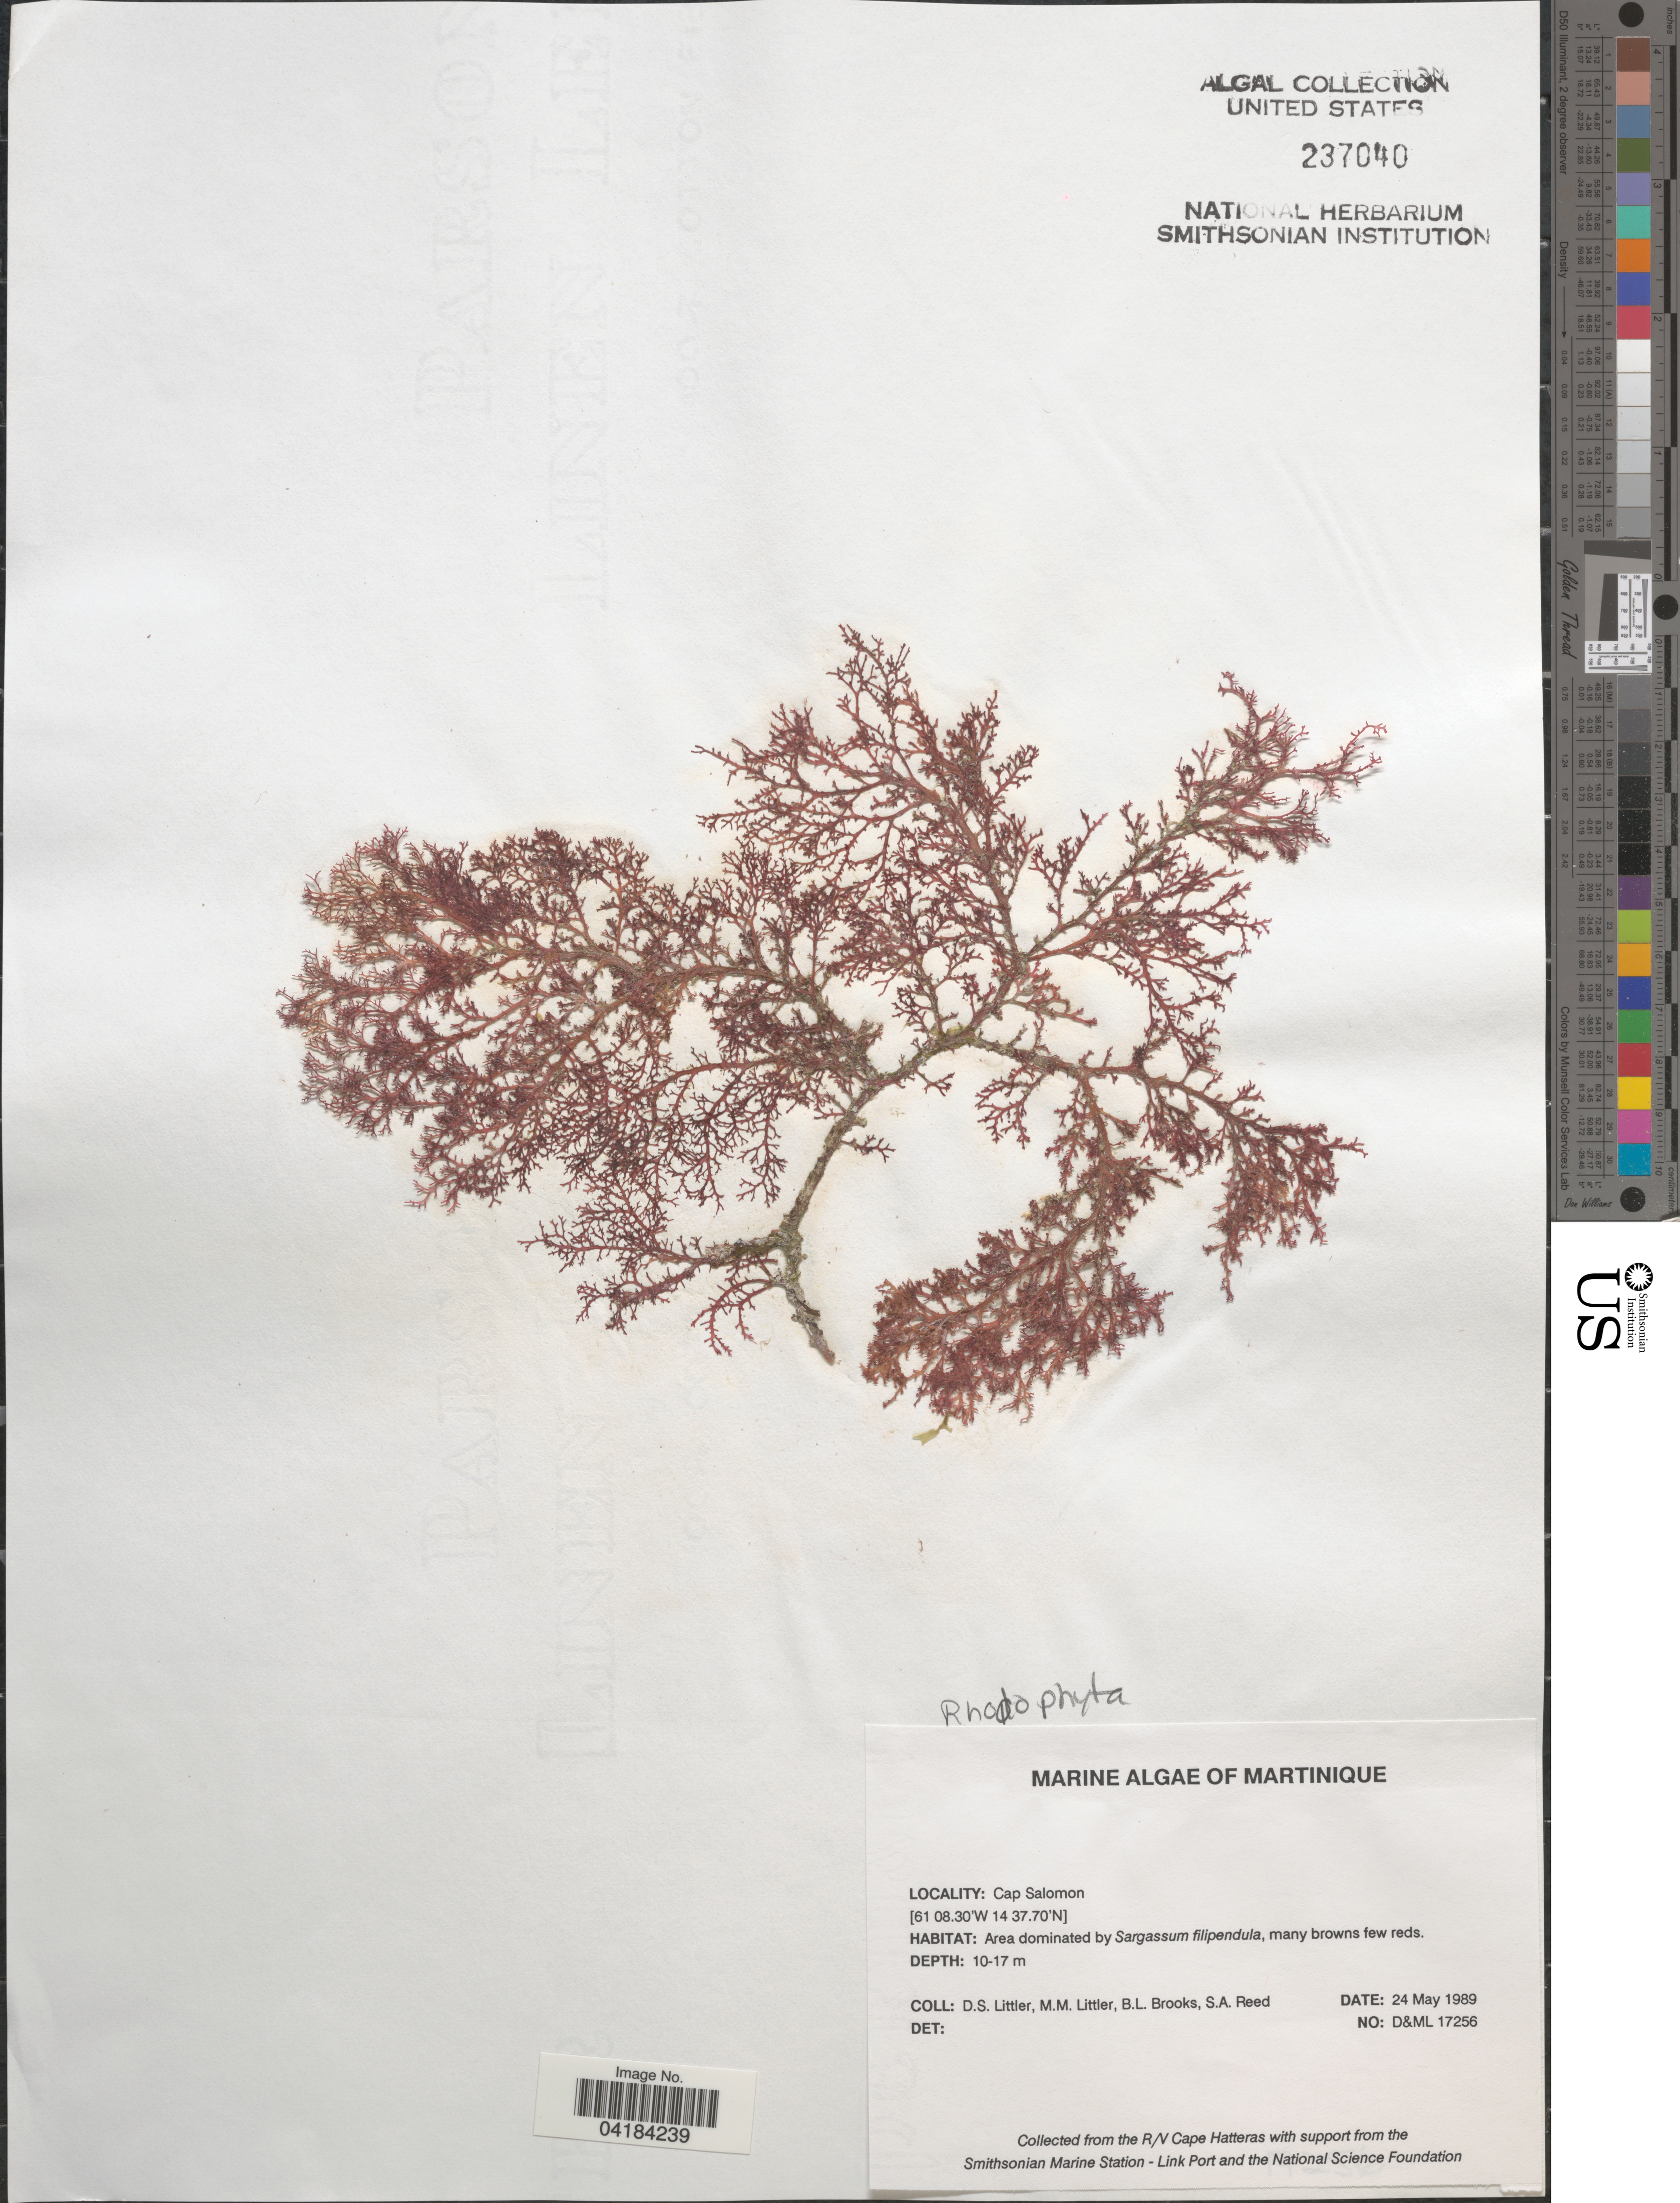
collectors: D. S. Littler, B. Brooks & S. Reed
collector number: D&ML17256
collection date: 1989-05-24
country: Martinique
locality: Cap Solomon.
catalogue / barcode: US 237040